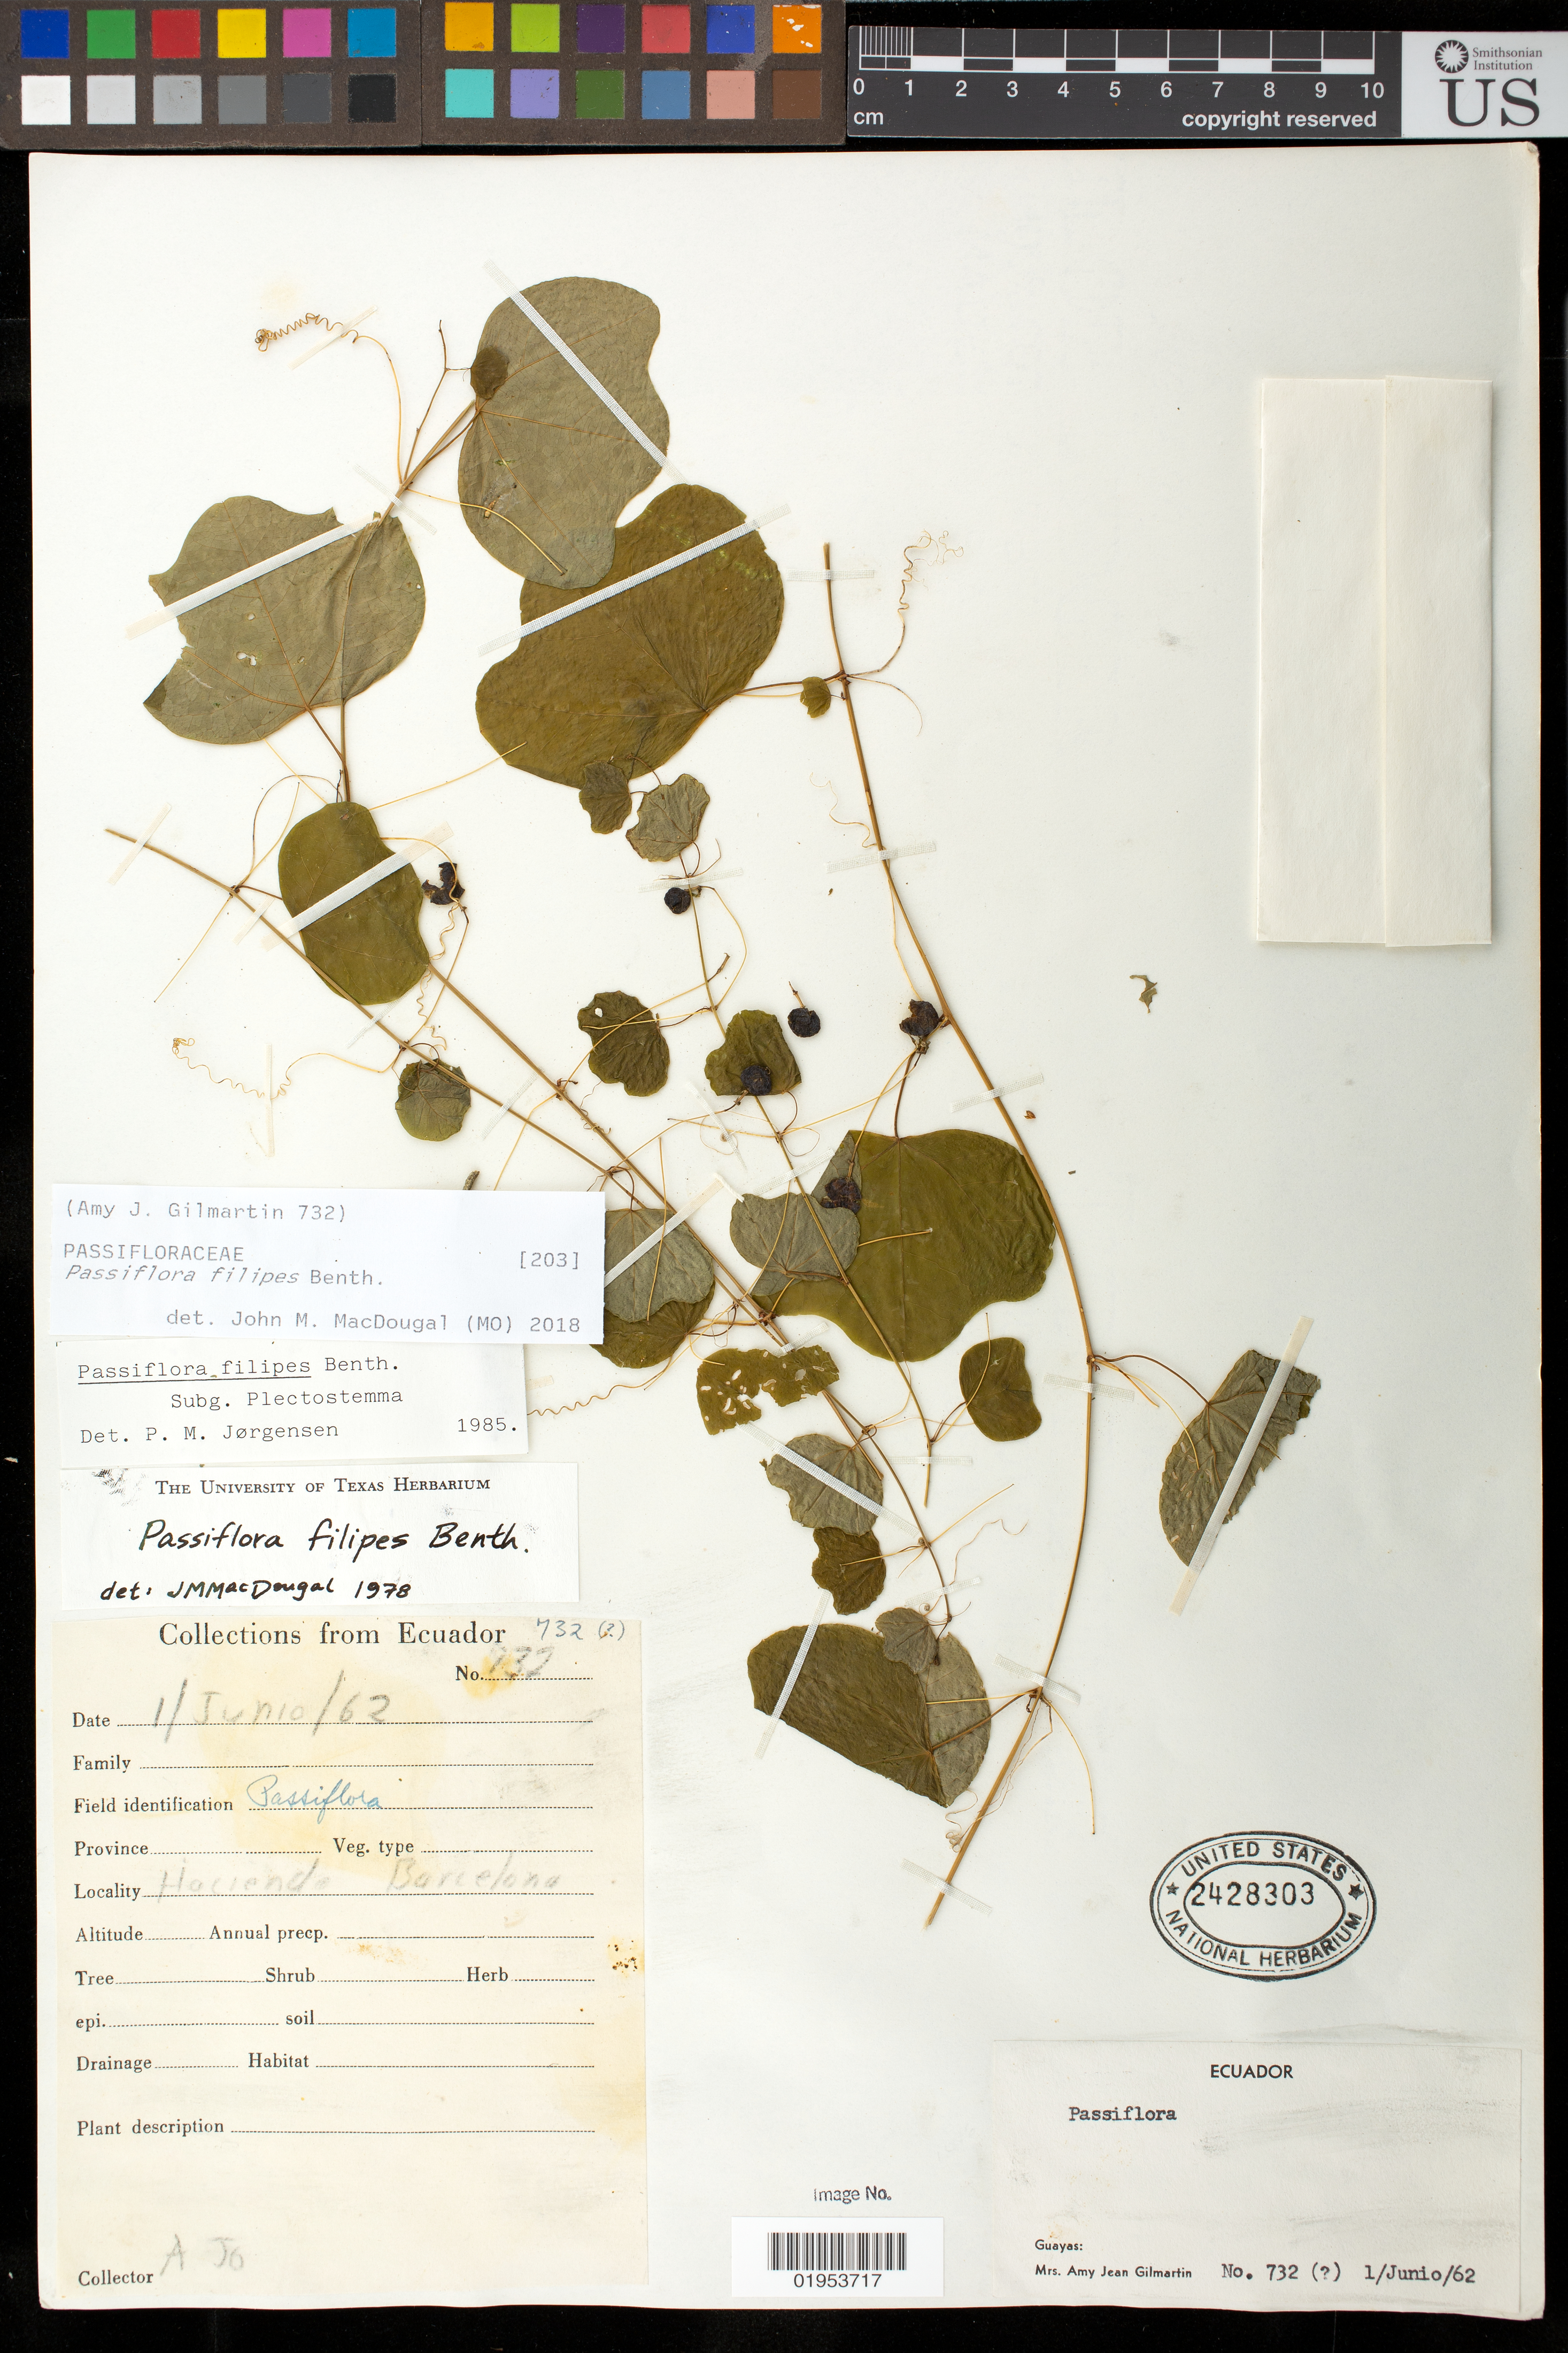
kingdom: Plantae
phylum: Tracheophyta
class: Magnoliopsida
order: Malpighiales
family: Passifloraceae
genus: Passiflora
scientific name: Passiflora filipes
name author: Benth.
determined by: MacDougal, John M.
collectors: A. J. Gilmartin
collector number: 732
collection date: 1962-06-01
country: Ecuador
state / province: Guayas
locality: Hacienda Barcelona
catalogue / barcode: US 2428303